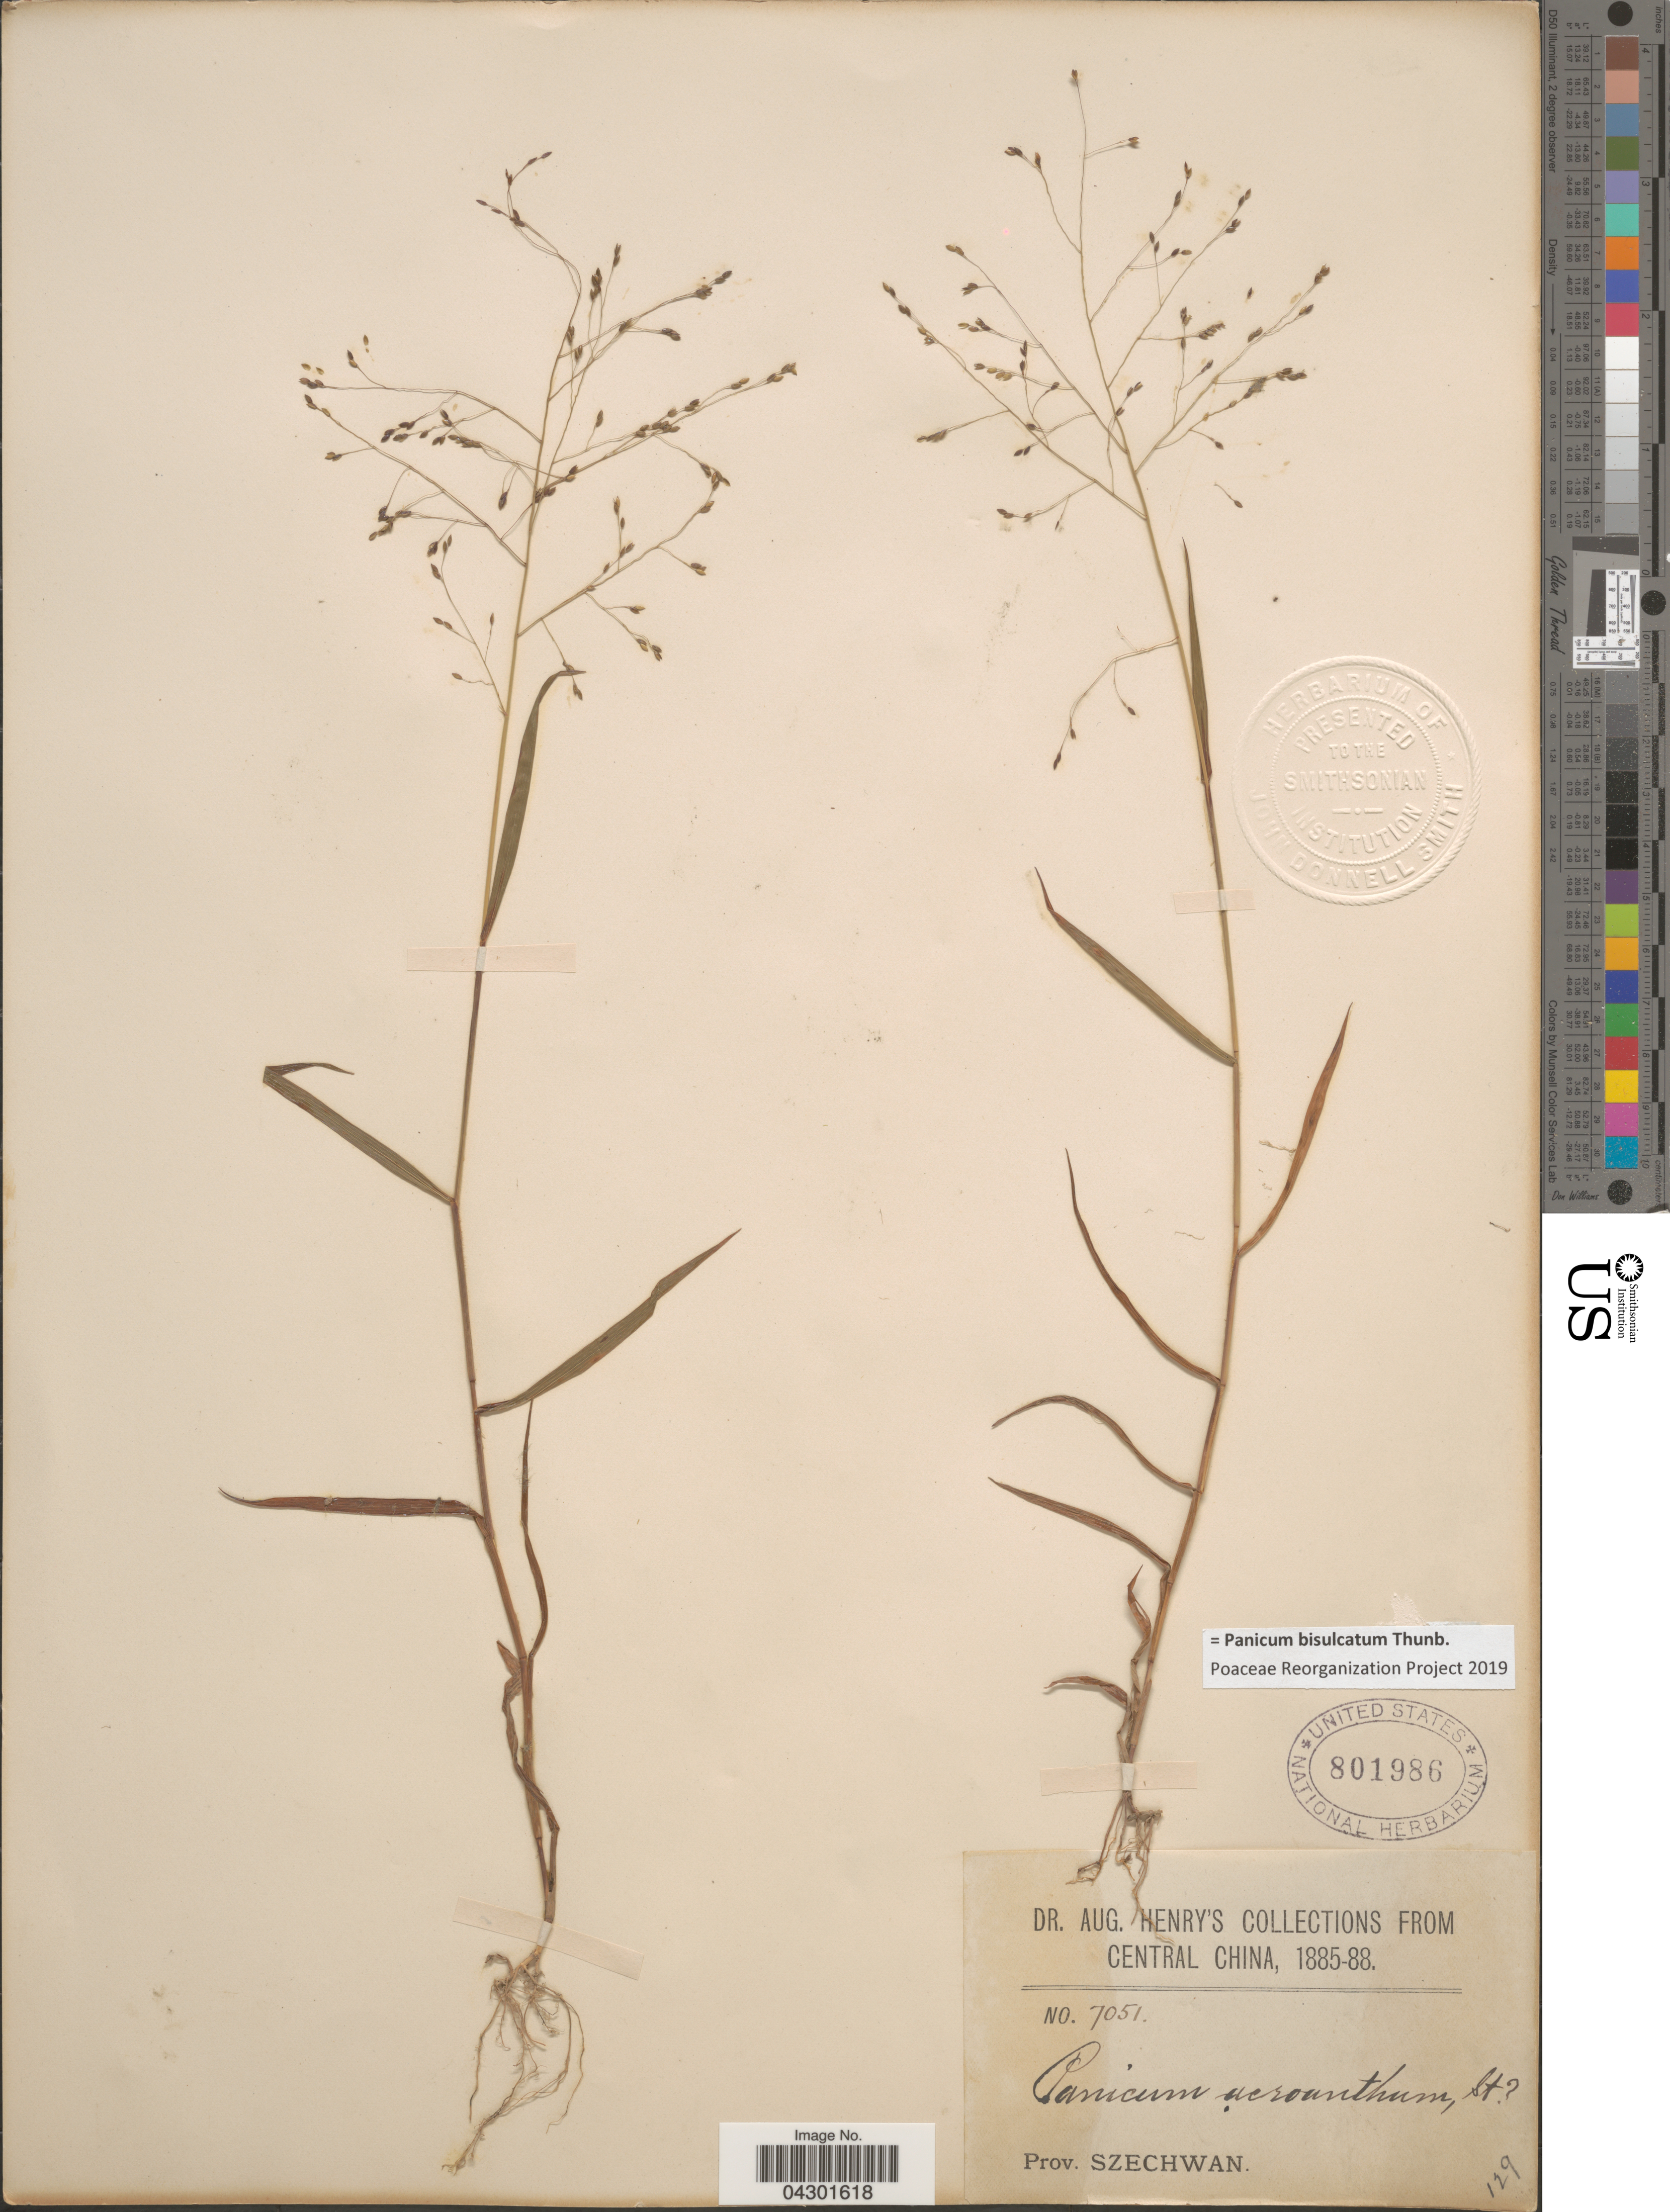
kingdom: Plantae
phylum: Tracheophyta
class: Liliopsida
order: Poales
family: Poaceae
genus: Panicum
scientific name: Panicum bisulcatum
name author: Thunb.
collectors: A. Henry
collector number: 7051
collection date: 1885/1888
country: China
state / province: Sichuan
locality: Central China. Prov. Szechwan.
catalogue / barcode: US 801986